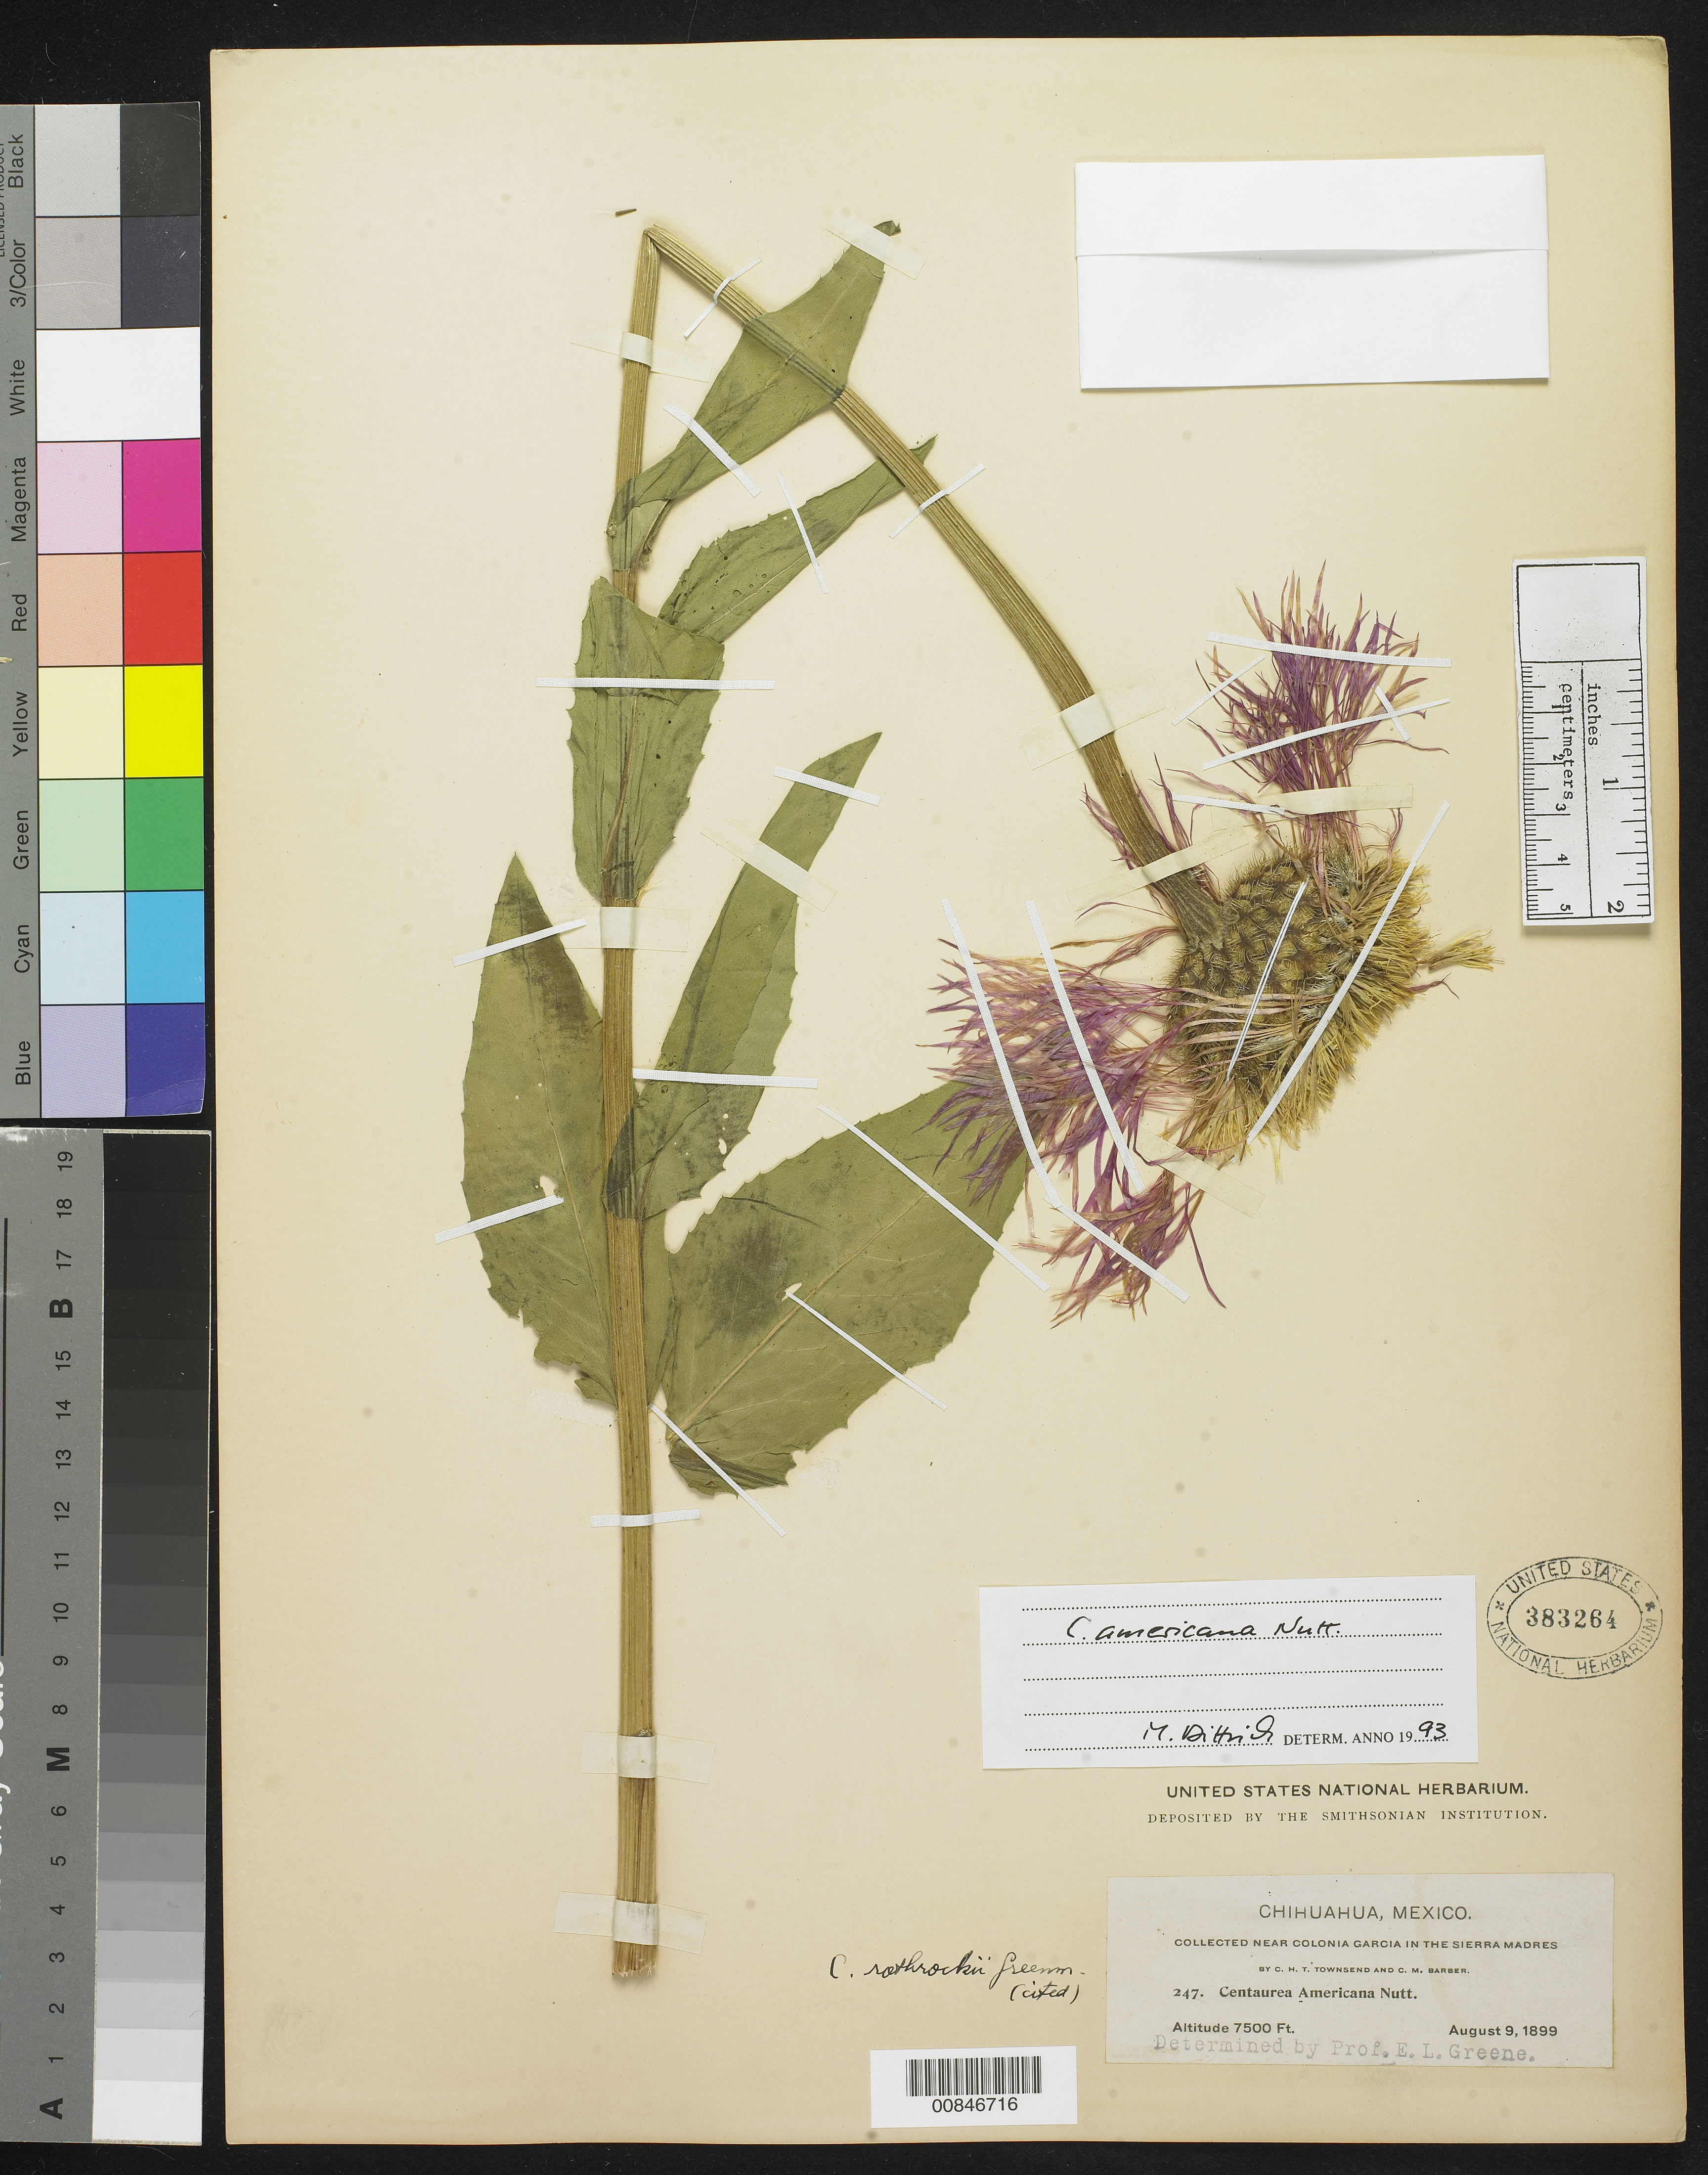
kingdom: Plantae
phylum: Tracheophyta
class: Magnoliopsida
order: Asterales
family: Asteraceae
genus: Plectocephalus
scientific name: Plectocephalus americanus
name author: (Nutt.) D. Don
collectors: C. H. T. Townsend & C. Barber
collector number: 247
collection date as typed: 09 Aug 1899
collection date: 1899-08-09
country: Mexico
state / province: Chihuahua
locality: Near Colonia García in the Sierra Madre.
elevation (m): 2286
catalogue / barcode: US 383264